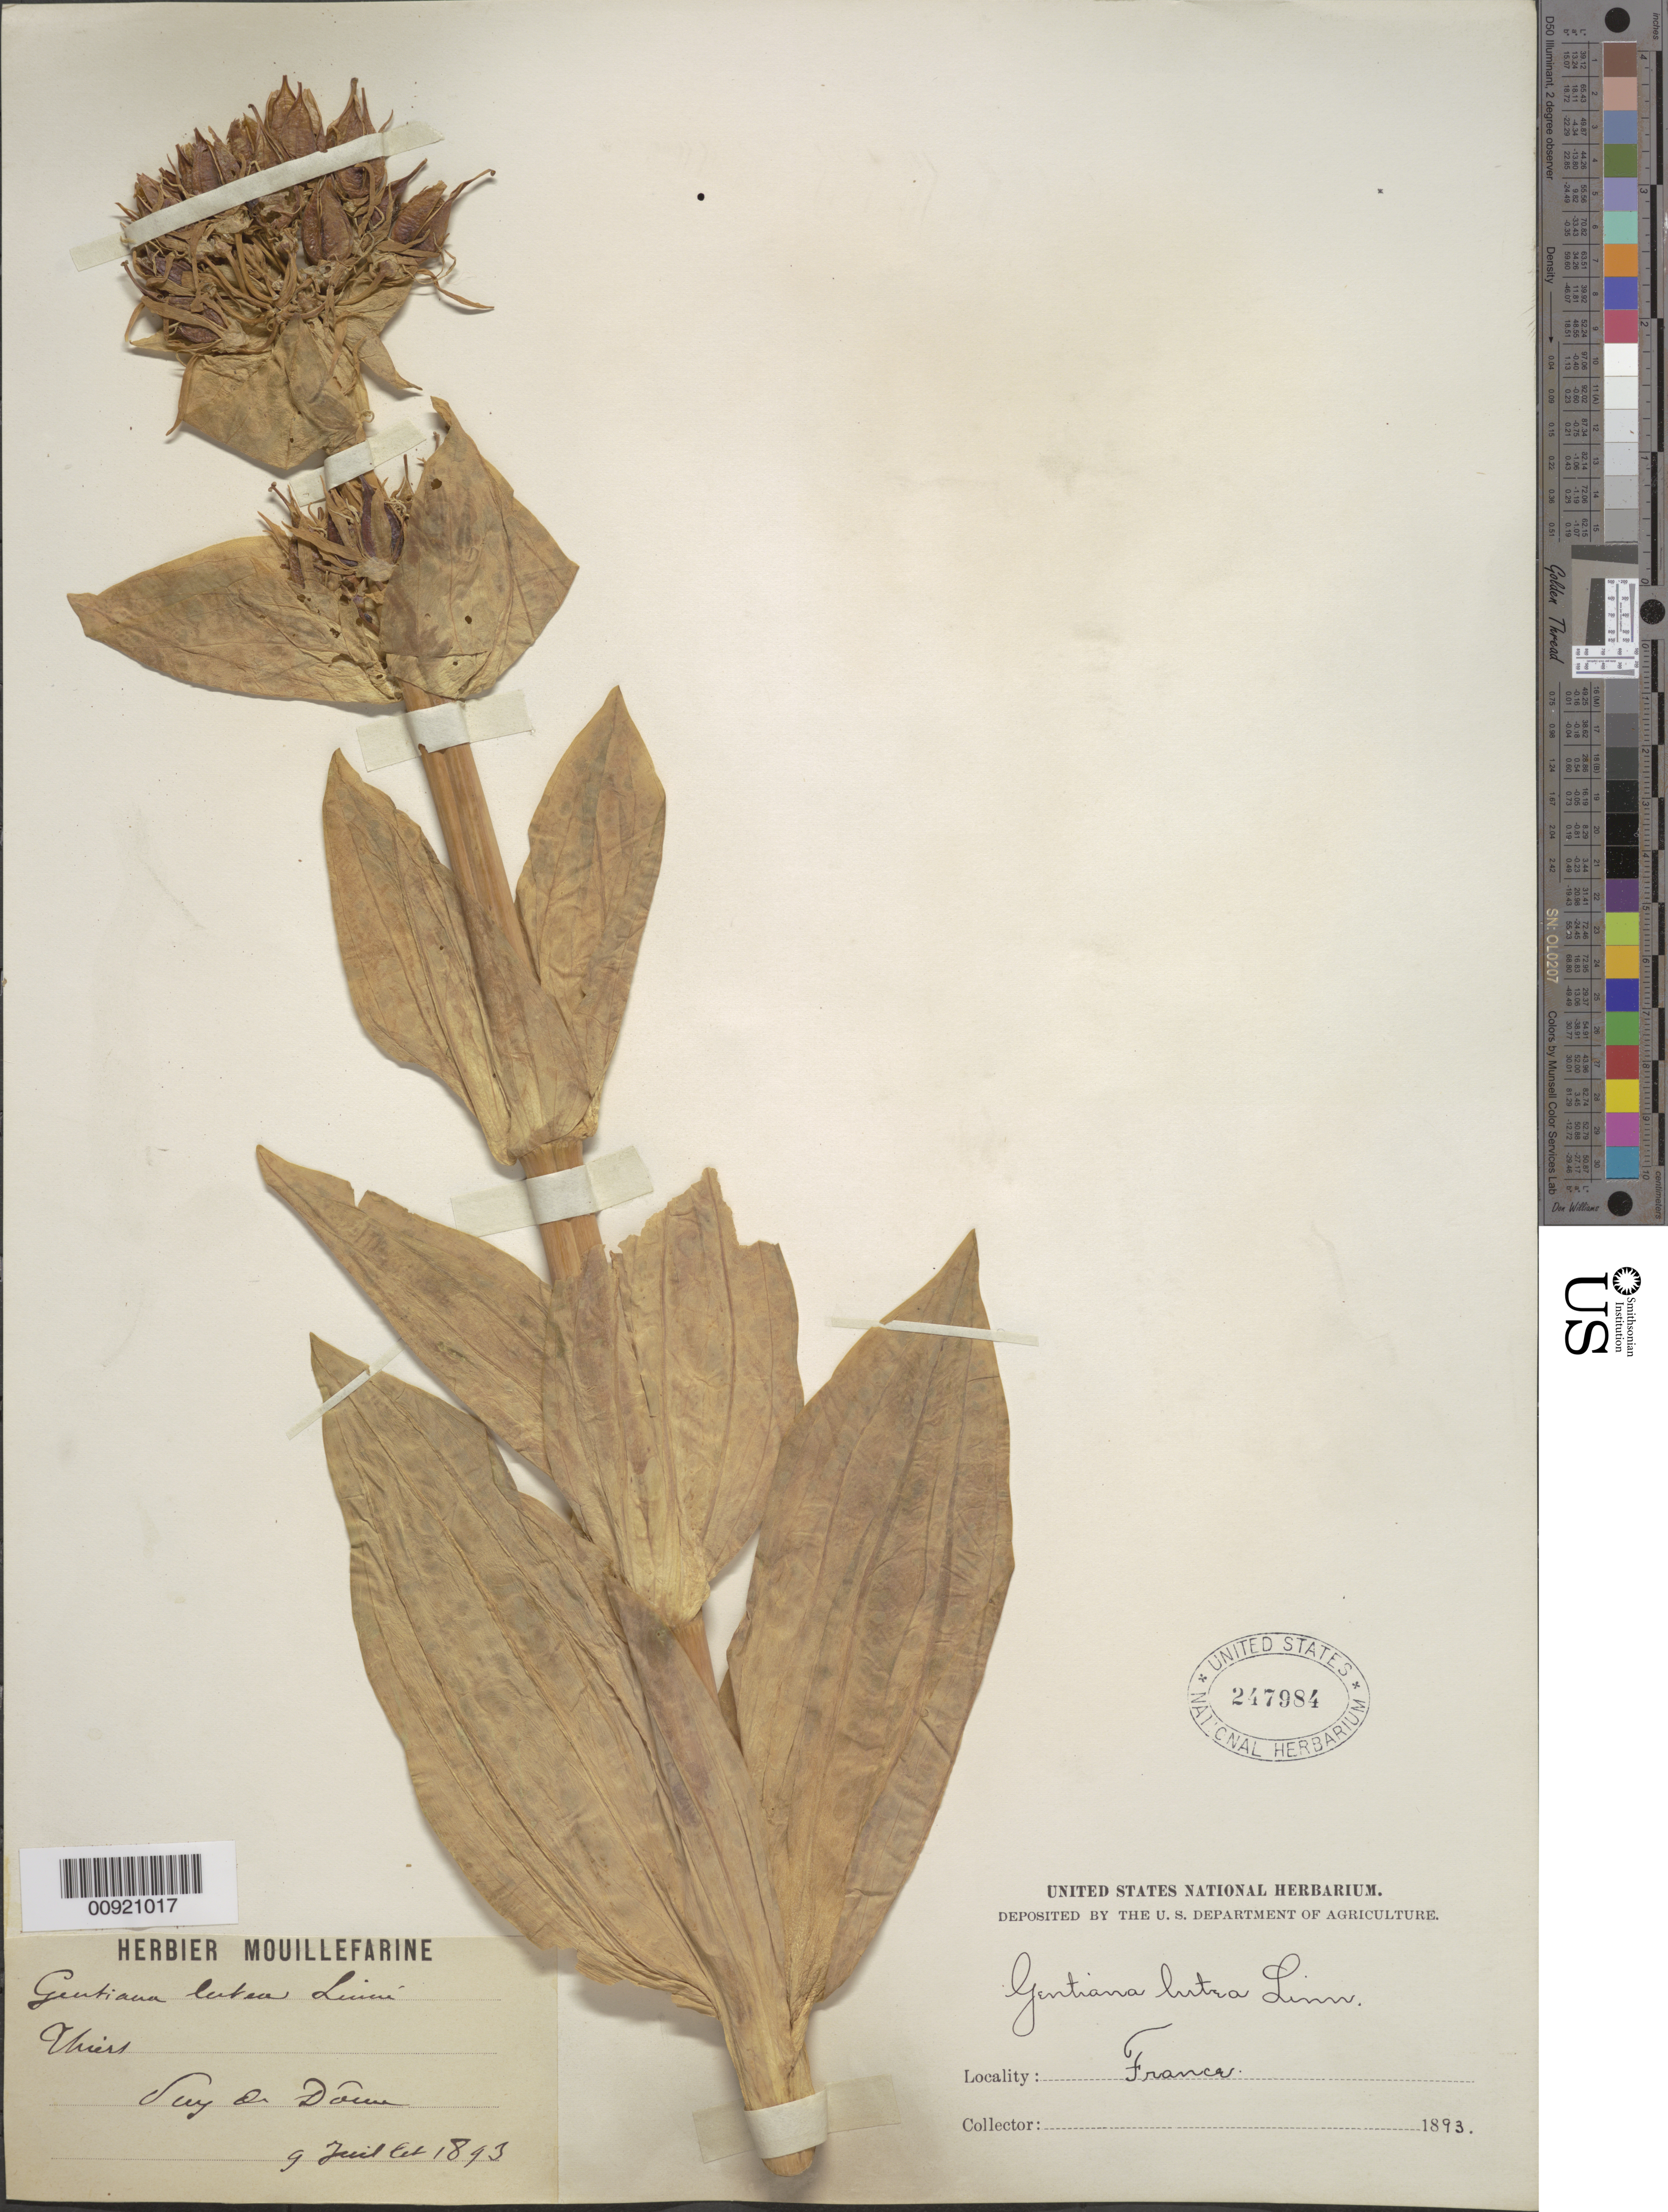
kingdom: Plantae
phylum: Tracheophyta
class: Magnoliopsida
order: Gentianales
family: Gentianaceae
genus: Gentiana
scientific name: Gentiana lutea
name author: L.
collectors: A. Mouillefarine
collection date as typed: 09 Jul 1893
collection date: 1893-07-09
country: France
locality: [S]uy de Da[une]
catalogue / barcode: US 247984